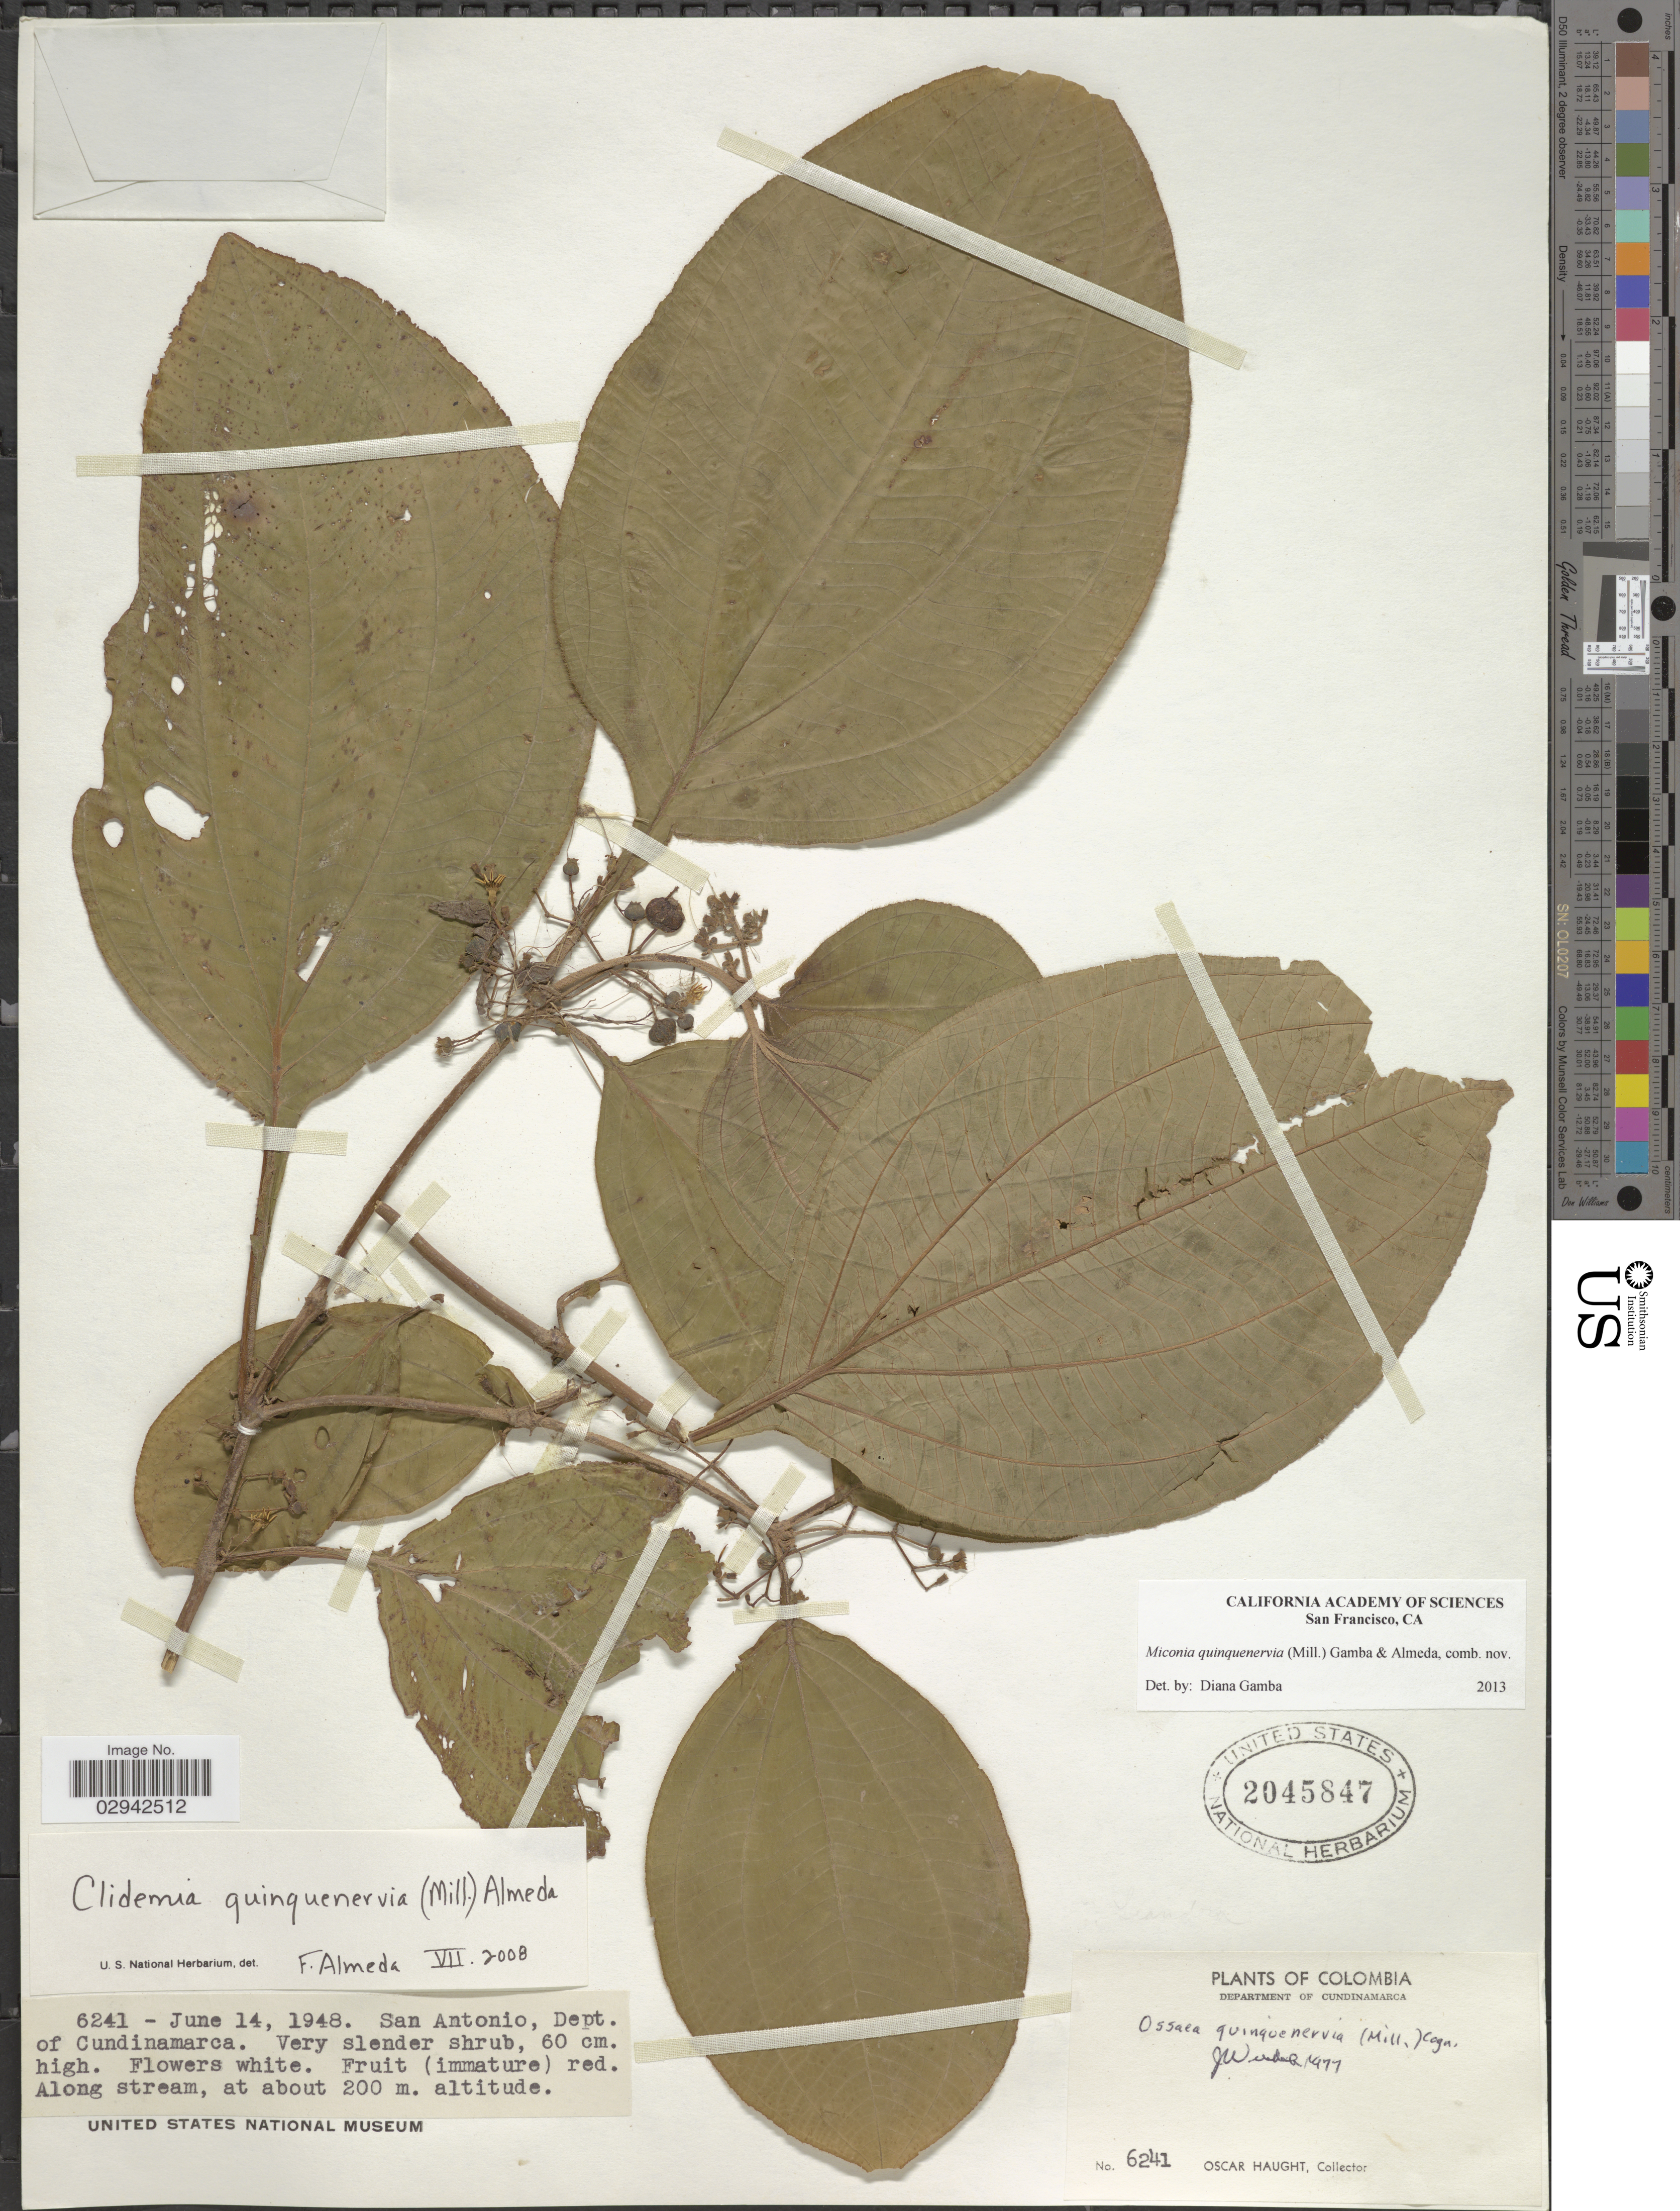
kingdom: Plantae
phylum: Tracheophyta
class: Magnoliopsida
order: Myrtales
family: Melastomataceae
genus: Miconia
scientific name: Miconia quinquenervia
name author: (Mill.) Gamba & Almeda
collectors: O. Haught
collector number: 6241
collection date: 1948-06-14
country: Colombia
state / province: Cundinamarca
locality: San Antonio, Department of Cundinamarca.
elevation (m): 200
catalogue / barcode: US 2045847